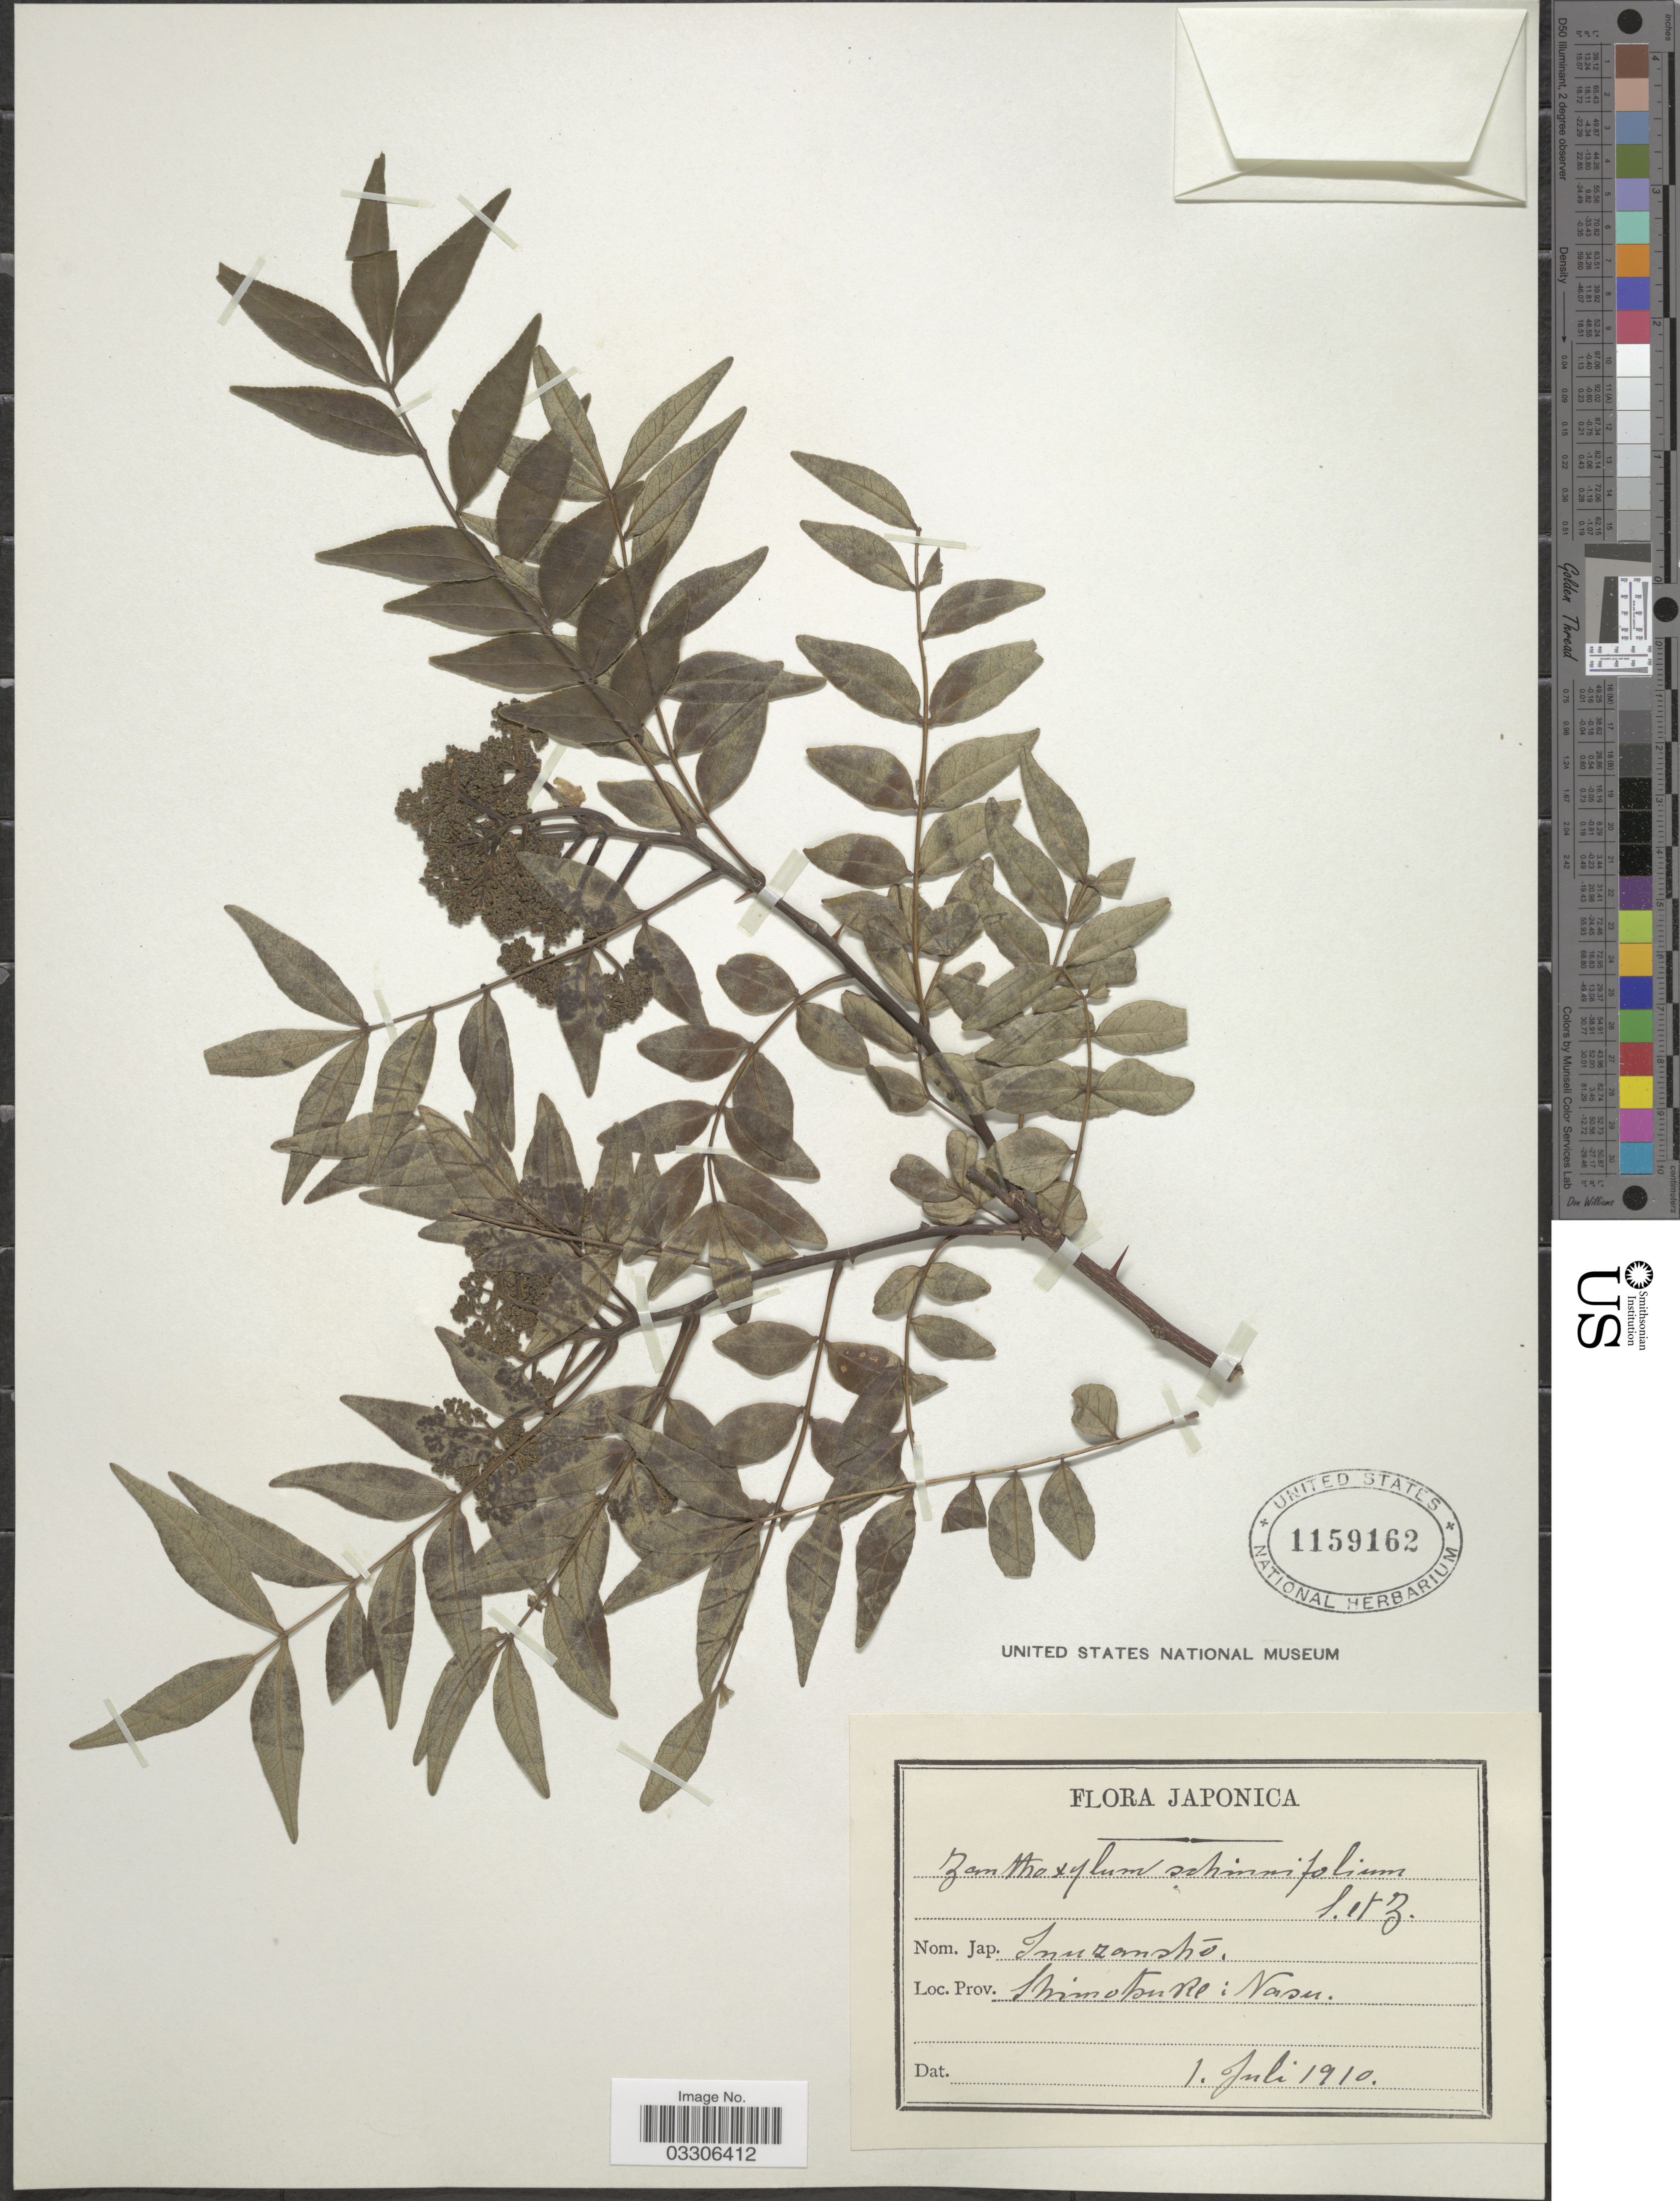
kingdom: Plantae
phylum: Tracheophyta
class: Magnoliopsida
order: Sapindales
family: Rutaceae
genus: Zanthoxylum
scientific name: Zanthoxylum schinifolium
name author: Siebold & Zucc.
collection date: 1910-07-01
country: Japan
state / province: Totigi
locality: Shimotsuke: Nasu.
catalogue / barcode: US 1159162